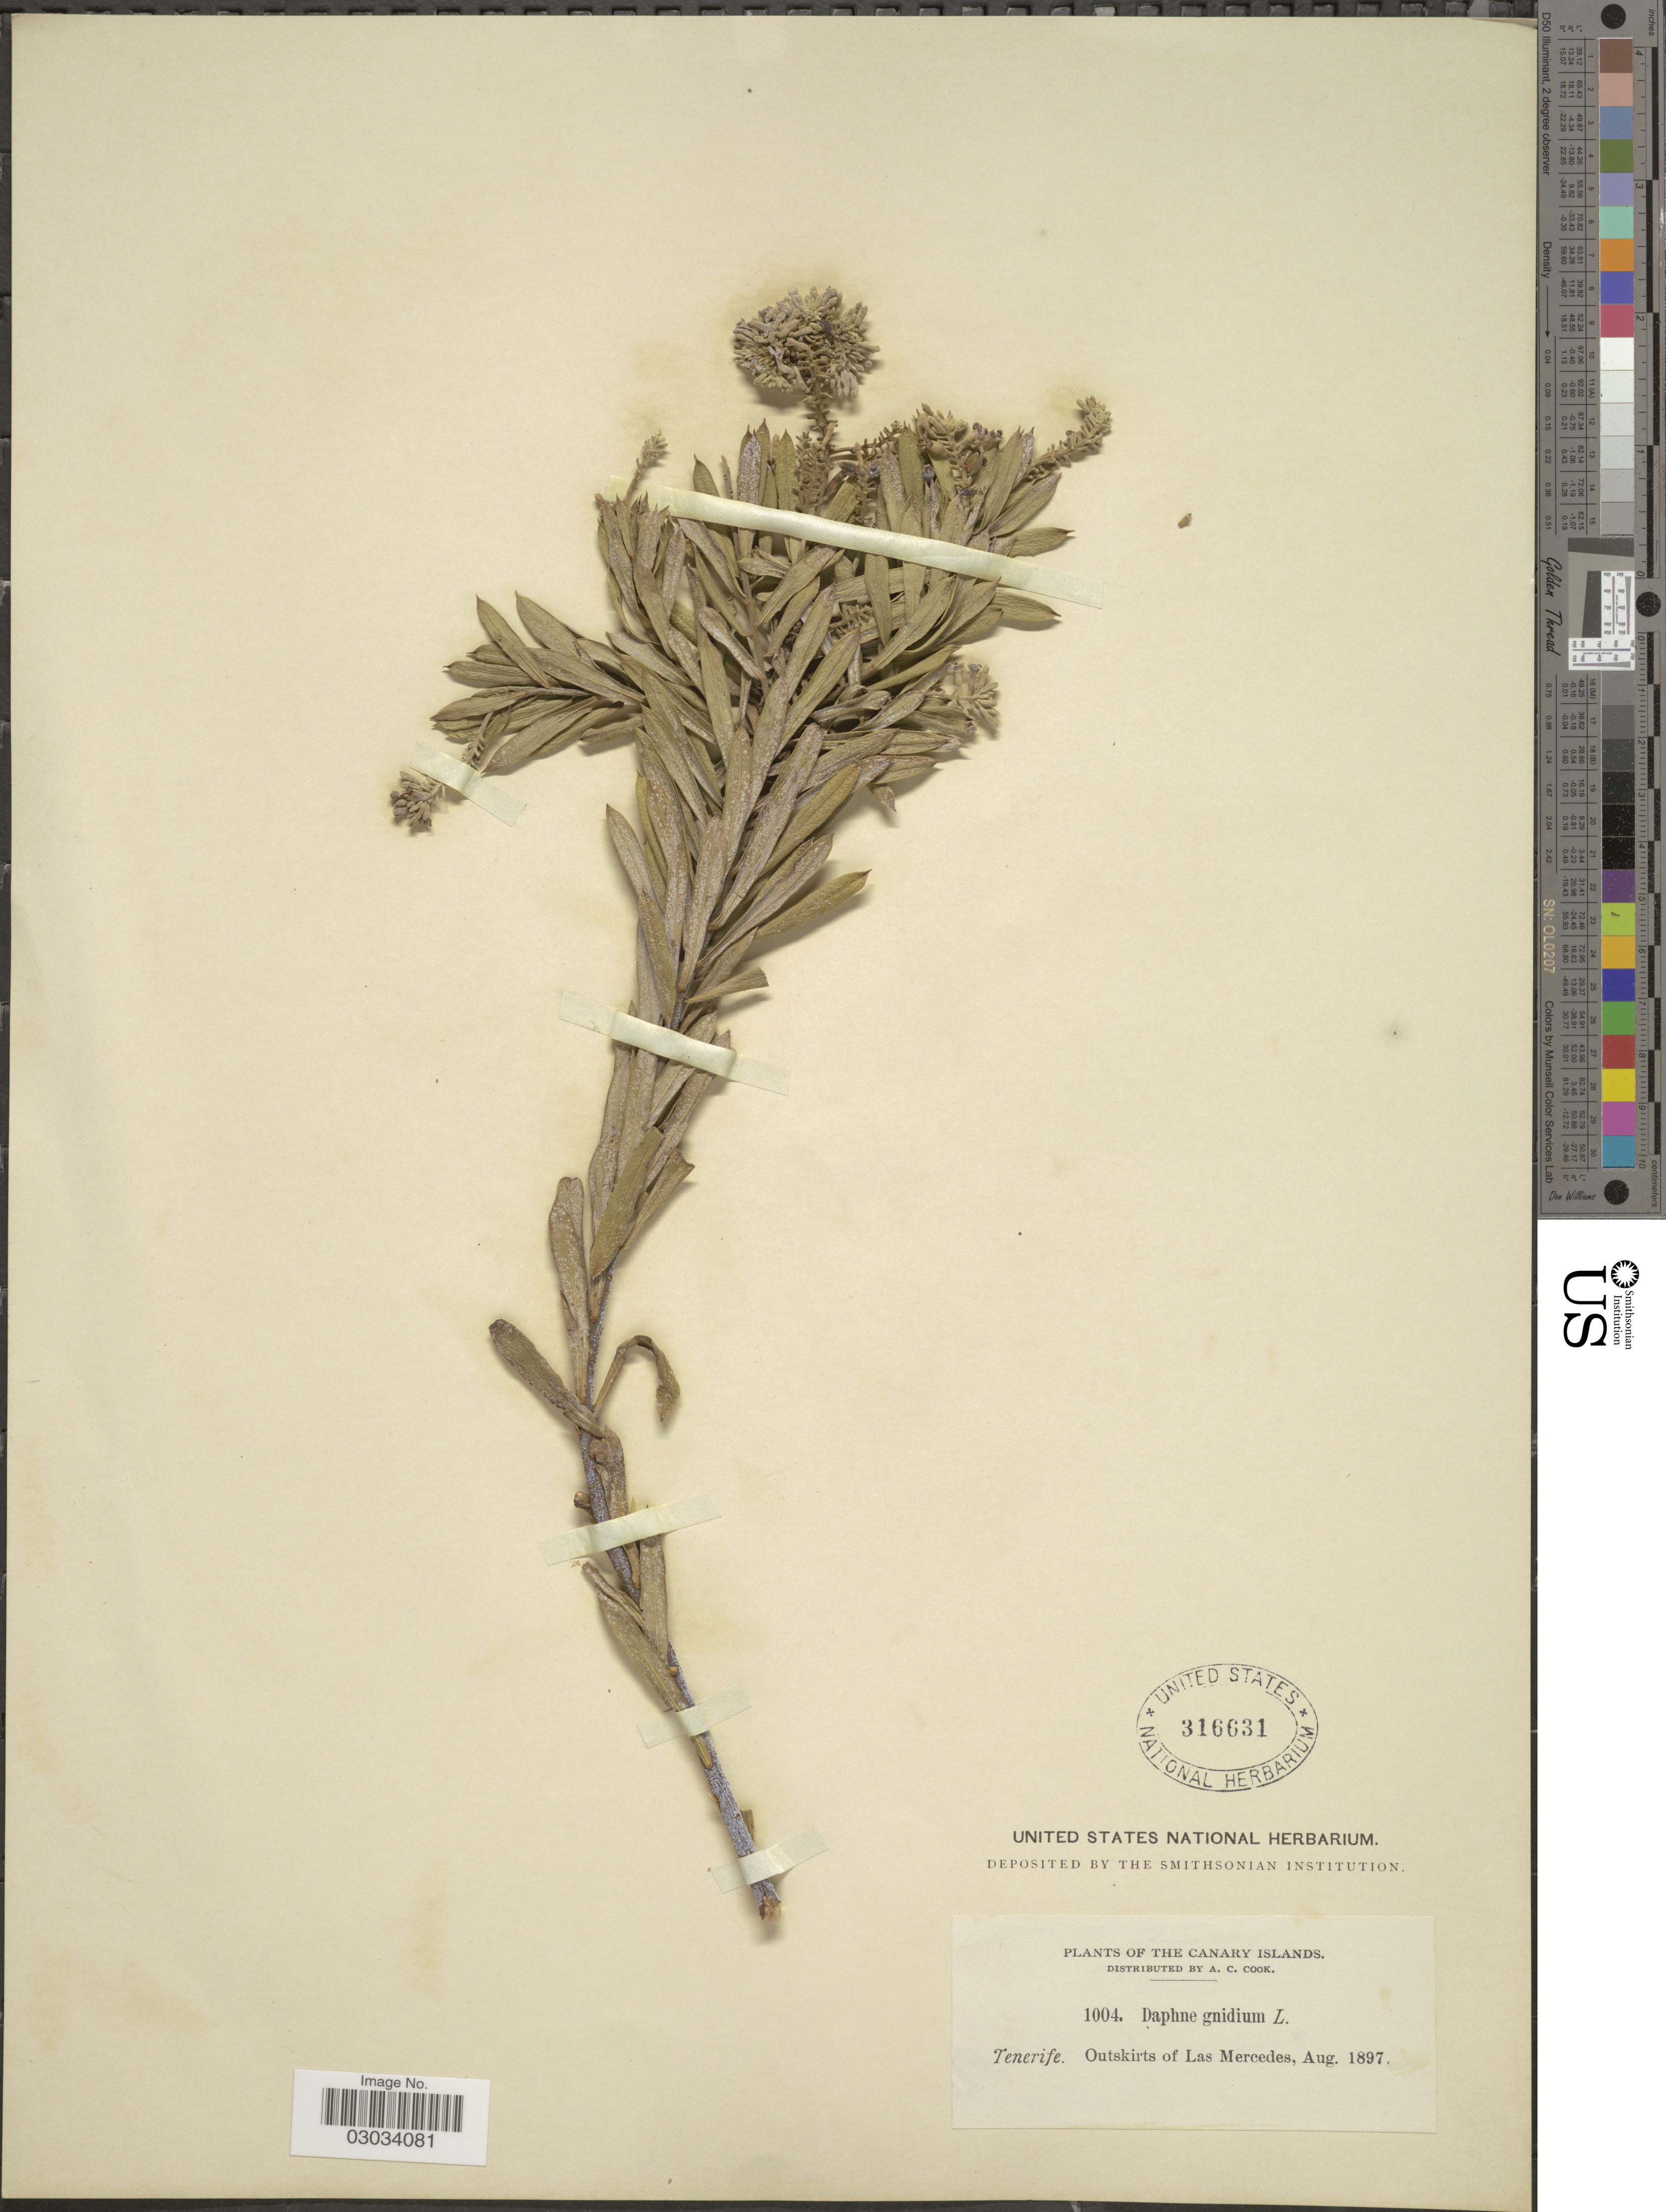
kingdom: Plantae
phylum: Tracheophyta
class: Magnoliopsida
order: Malvales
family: Thymelaeaceae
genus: Daphne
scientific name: Daphne gnidium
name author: L.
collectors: A. Cook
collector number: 1004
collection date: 1897-08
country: Spain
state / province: Canarias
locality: Canary Islands. Outskirts of Las Mercedes.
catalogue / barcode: US 316631